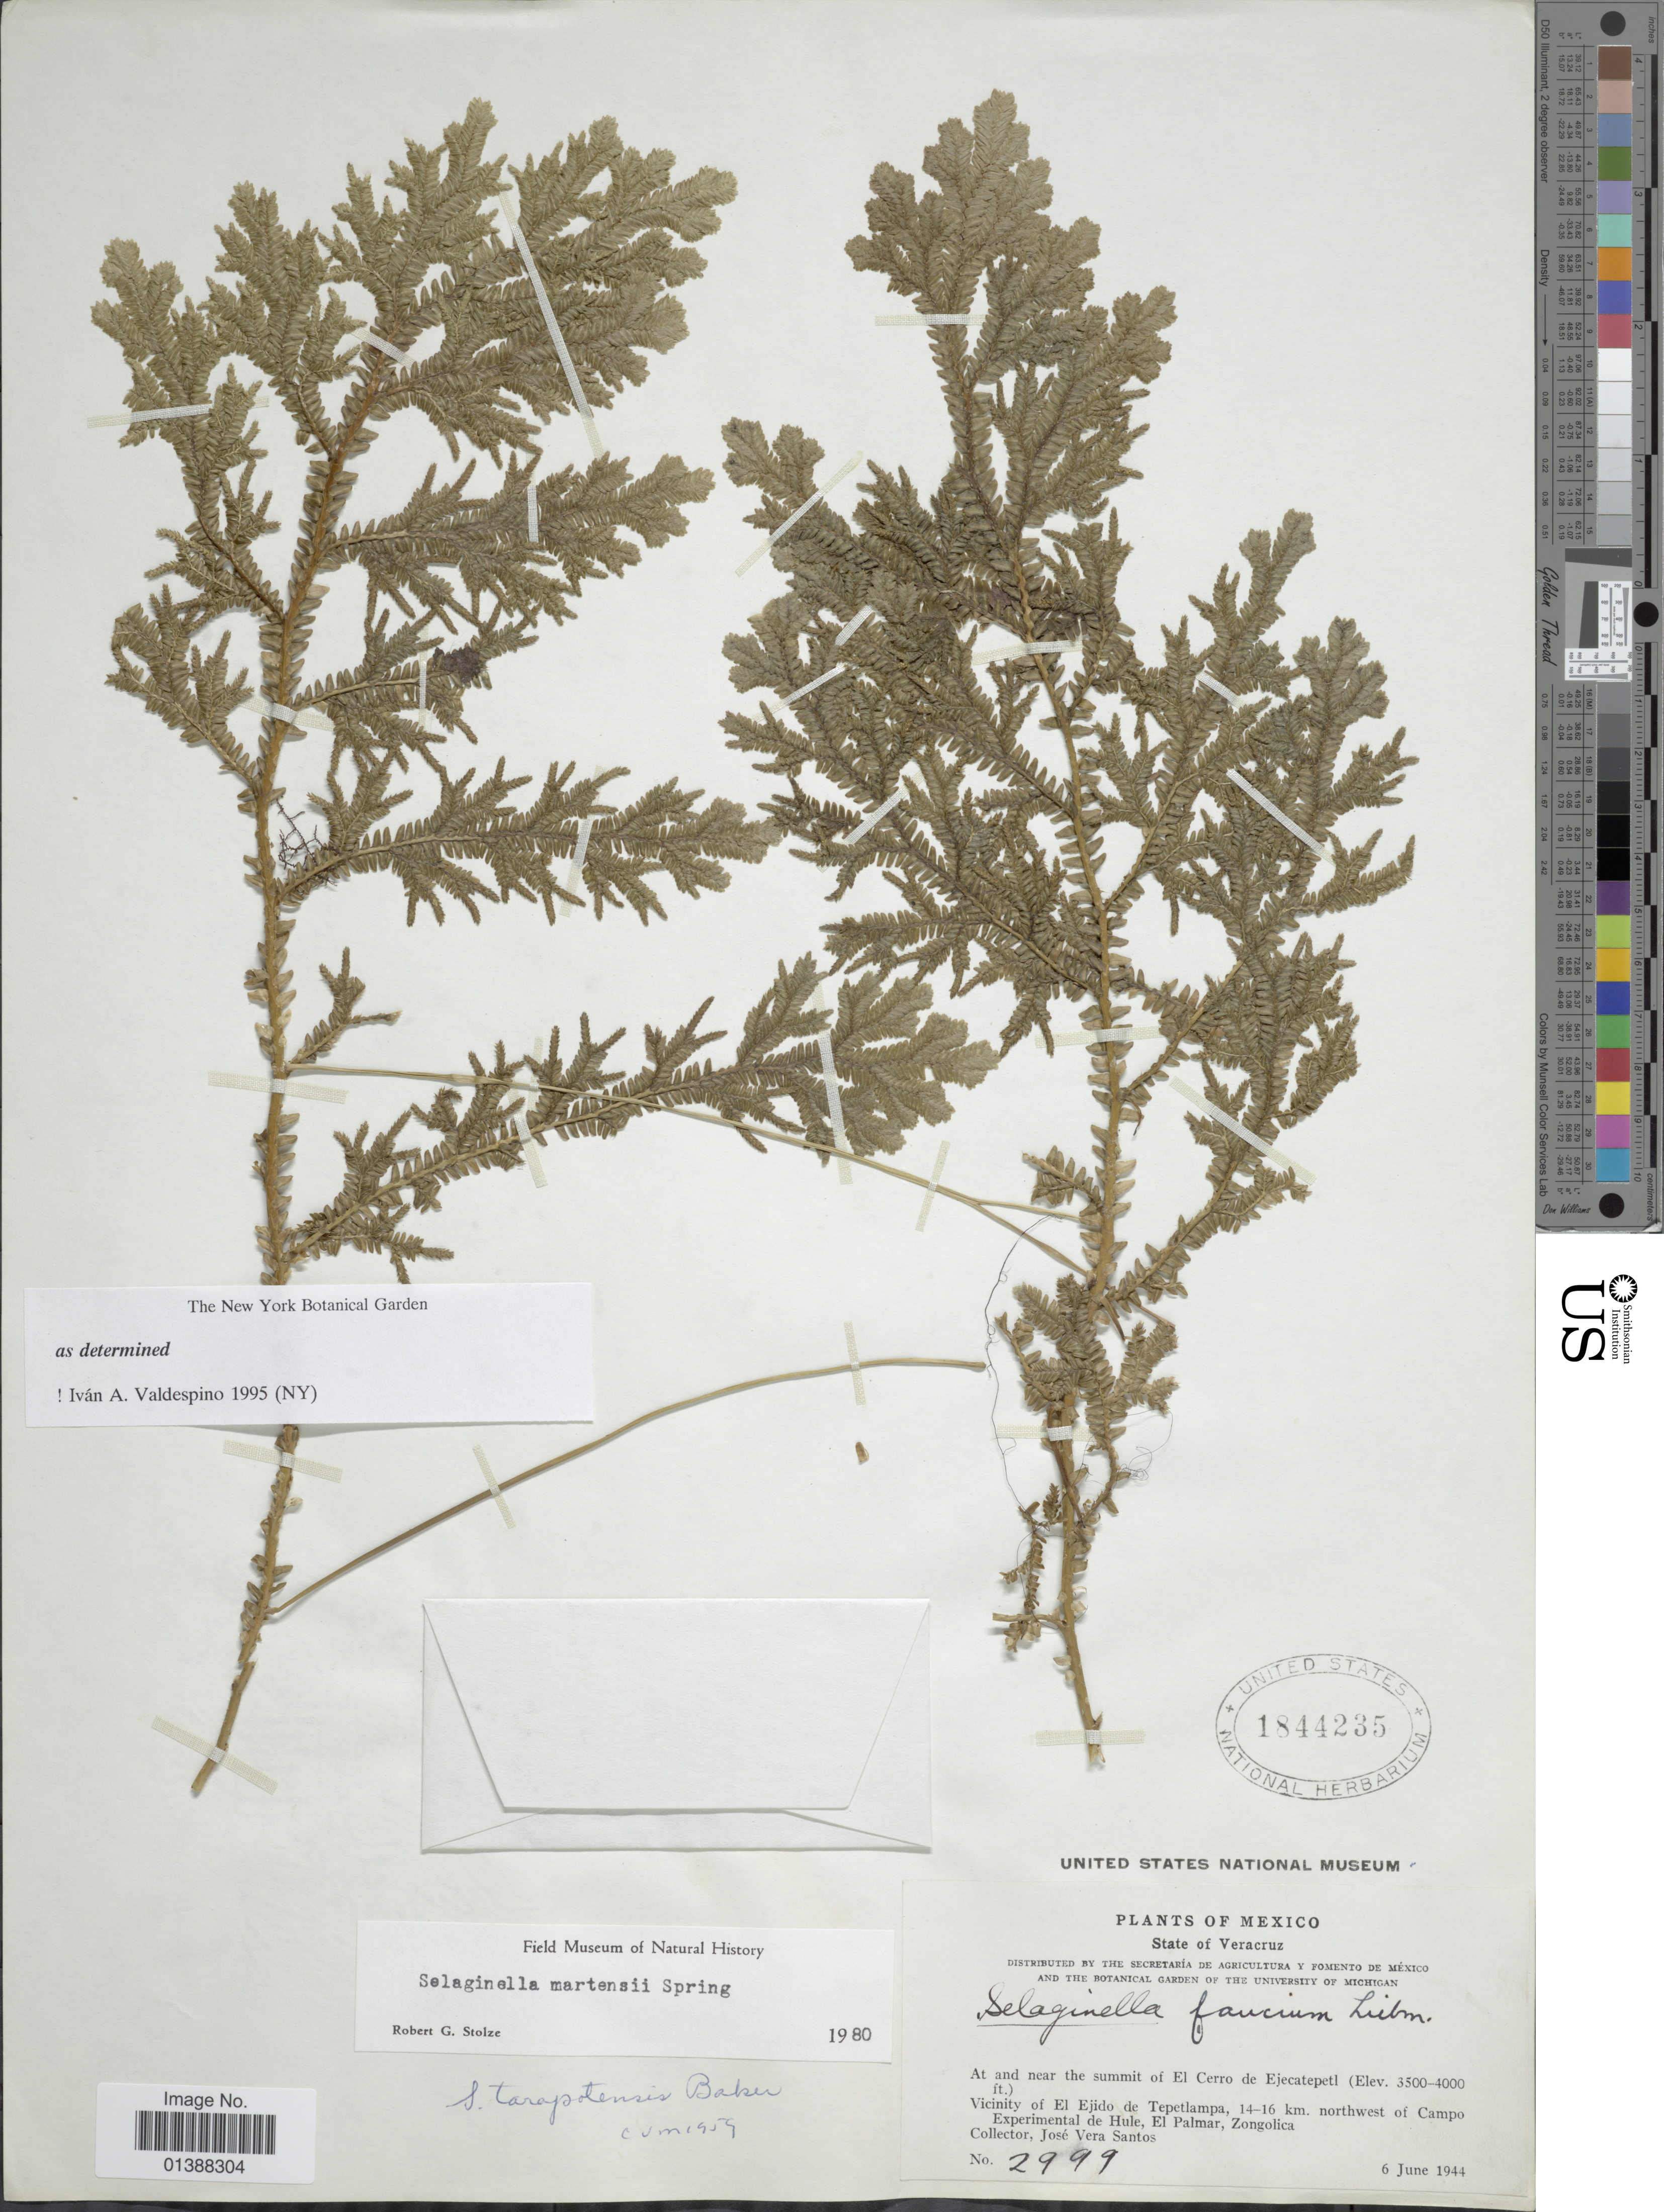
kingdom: Plantae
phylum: Tracheophyta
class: Lycopodiopsida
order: Selaginellales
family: Selaginellaceae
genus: Selaginella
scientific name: Selaginella martensii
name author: Spring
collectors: J. V. Santos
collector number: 2999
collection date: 1944-06-06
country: Mexico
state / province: Veracruz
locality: State of Veracruz, At and near the summit of AEl Cerro de Ejecatepetl, Vicinity of El Ejido de Tepetlampa, 14-16 km northwest of Campo Experimental de Hule, El Palmar, Zongolica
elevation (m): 1067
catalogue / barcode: US 1844235